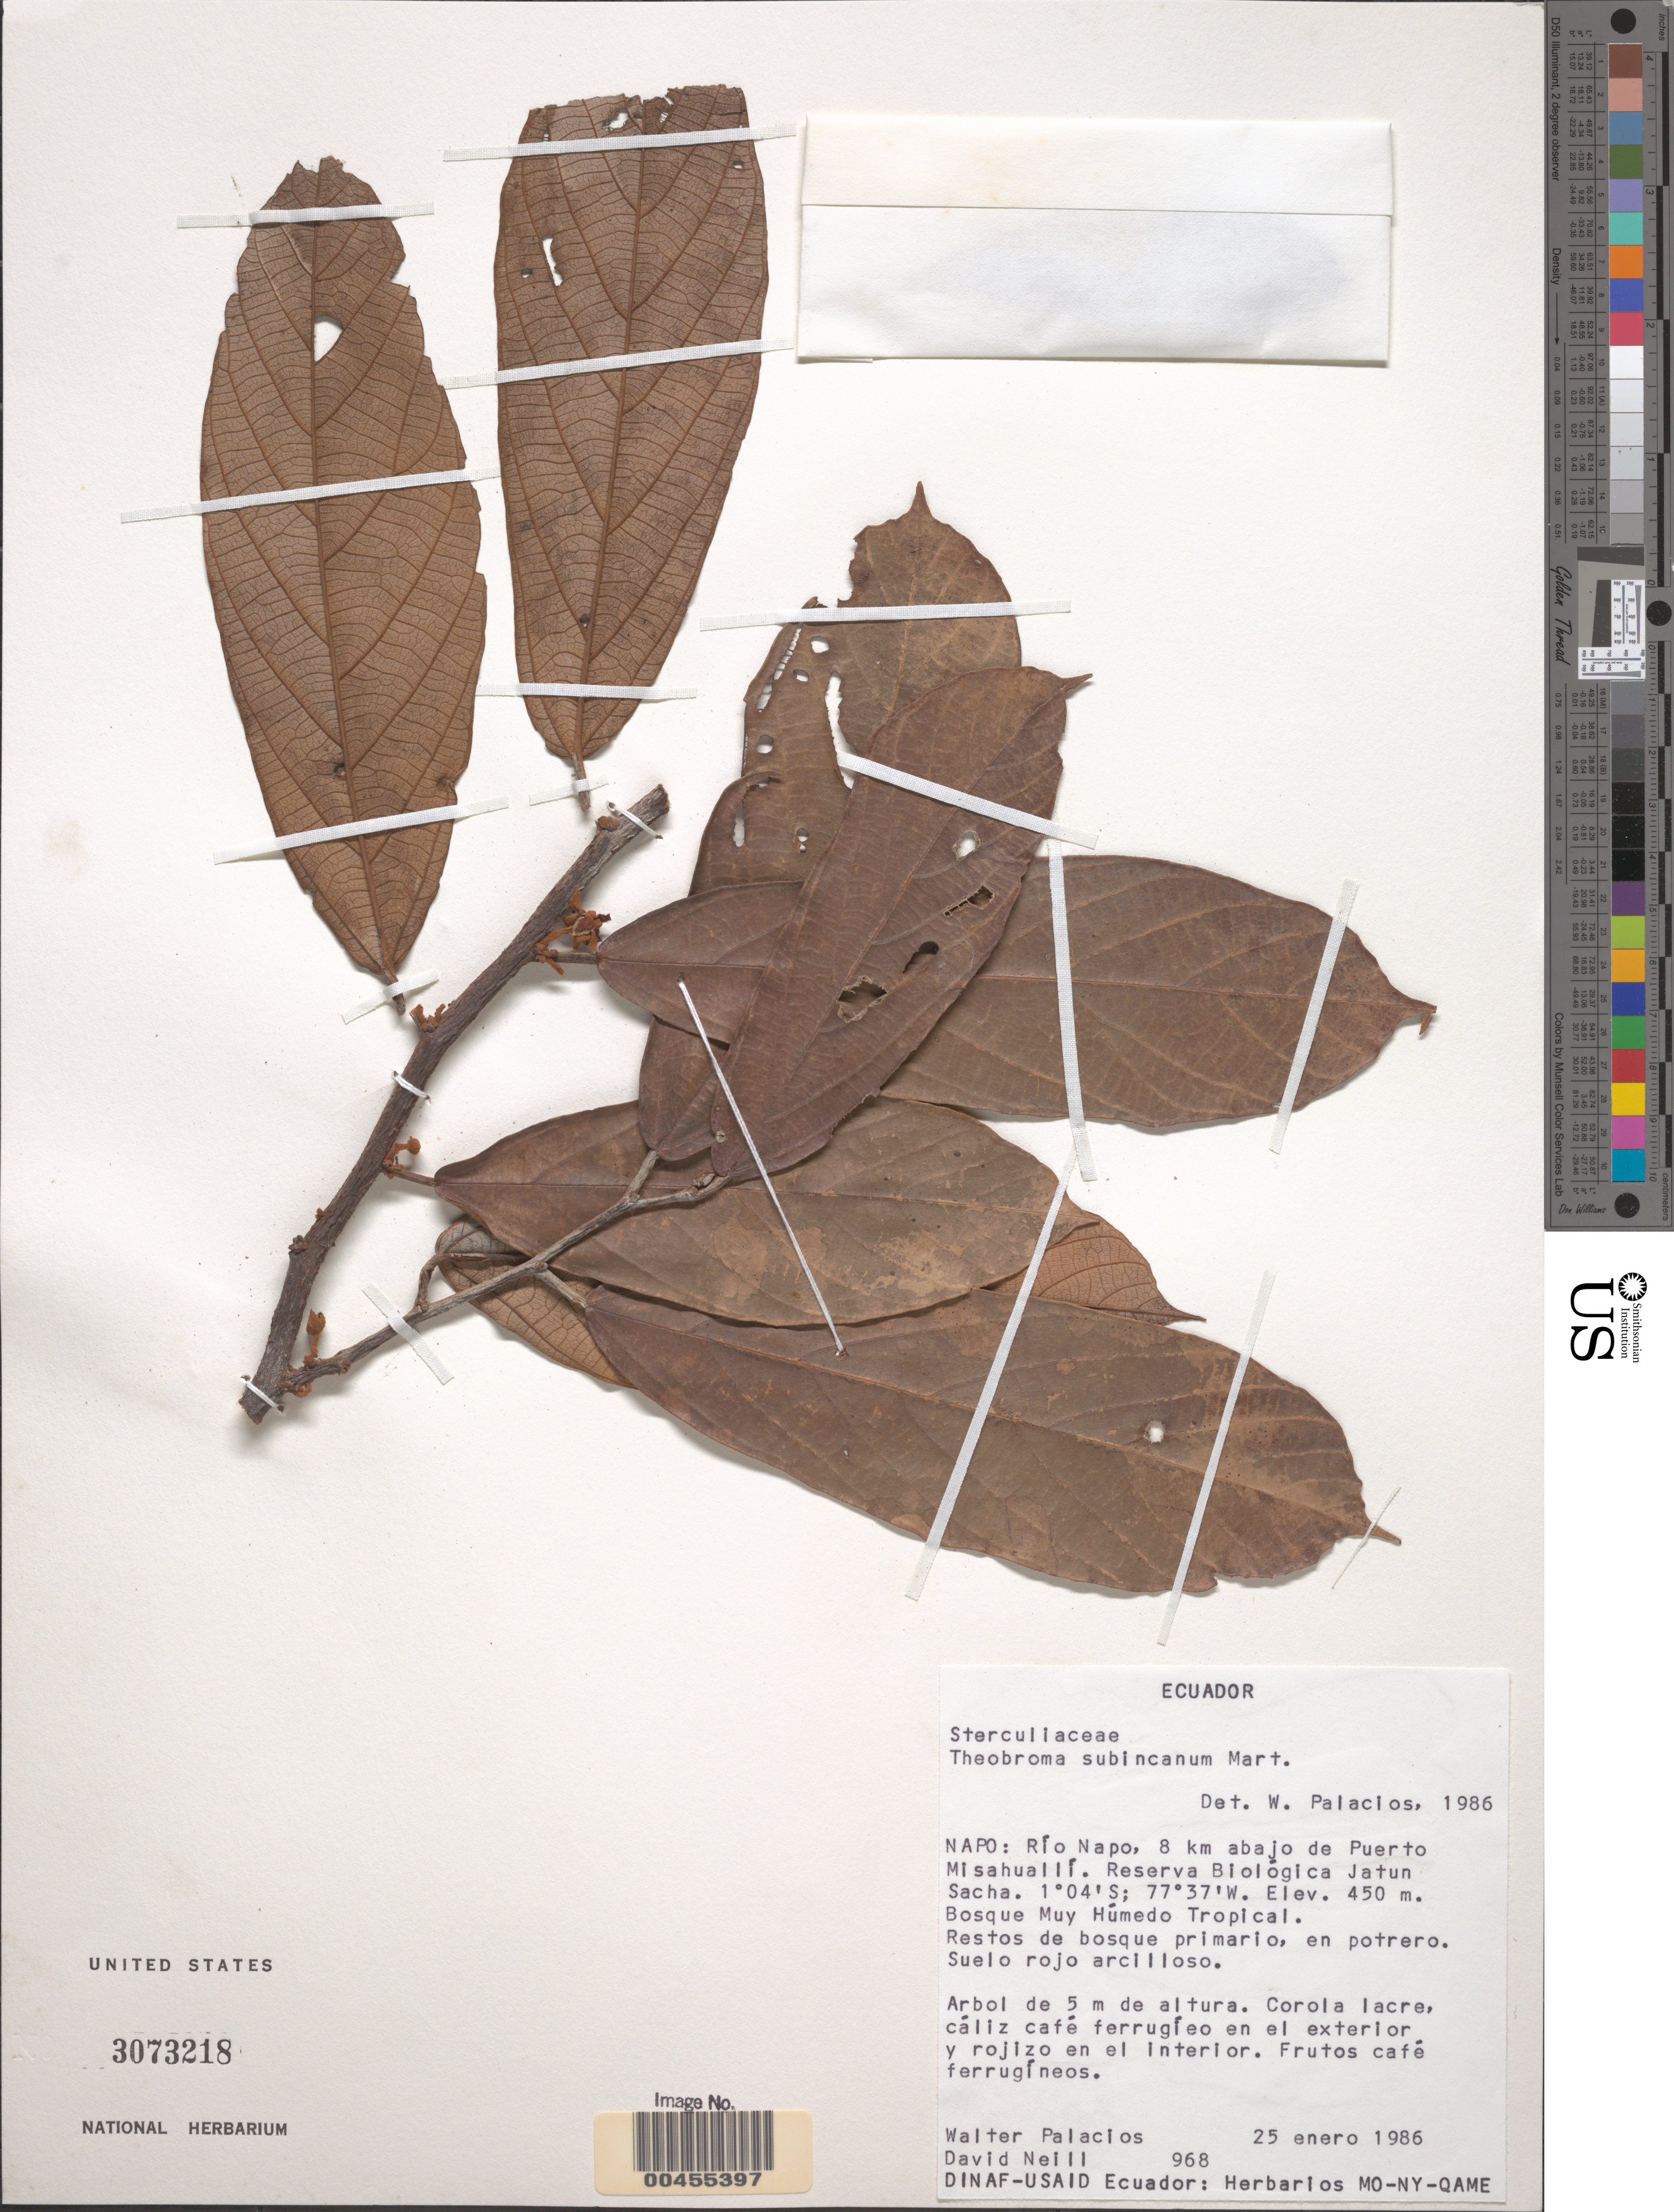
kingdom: Plantae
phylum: Tracheophyta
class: Magnoliopsida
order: Malvales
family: Malvaceae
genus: Theobroma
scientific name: Theobroma subincanum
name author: Mart.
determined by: Palacios, W.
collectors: W. Palacios & D. A. Neill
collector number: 968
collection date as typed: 25 Jan 1986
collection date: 1986-01-25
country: Ecuador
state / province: Napo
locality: Río Napo, 8 km Abajo de Puerto Misahuallí. Reserva Biológica Jatun Sacha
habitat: Bosque muy Húmedo Tropical, bosque primario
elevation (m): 450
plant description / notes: NY, US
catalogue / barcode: US 3073218